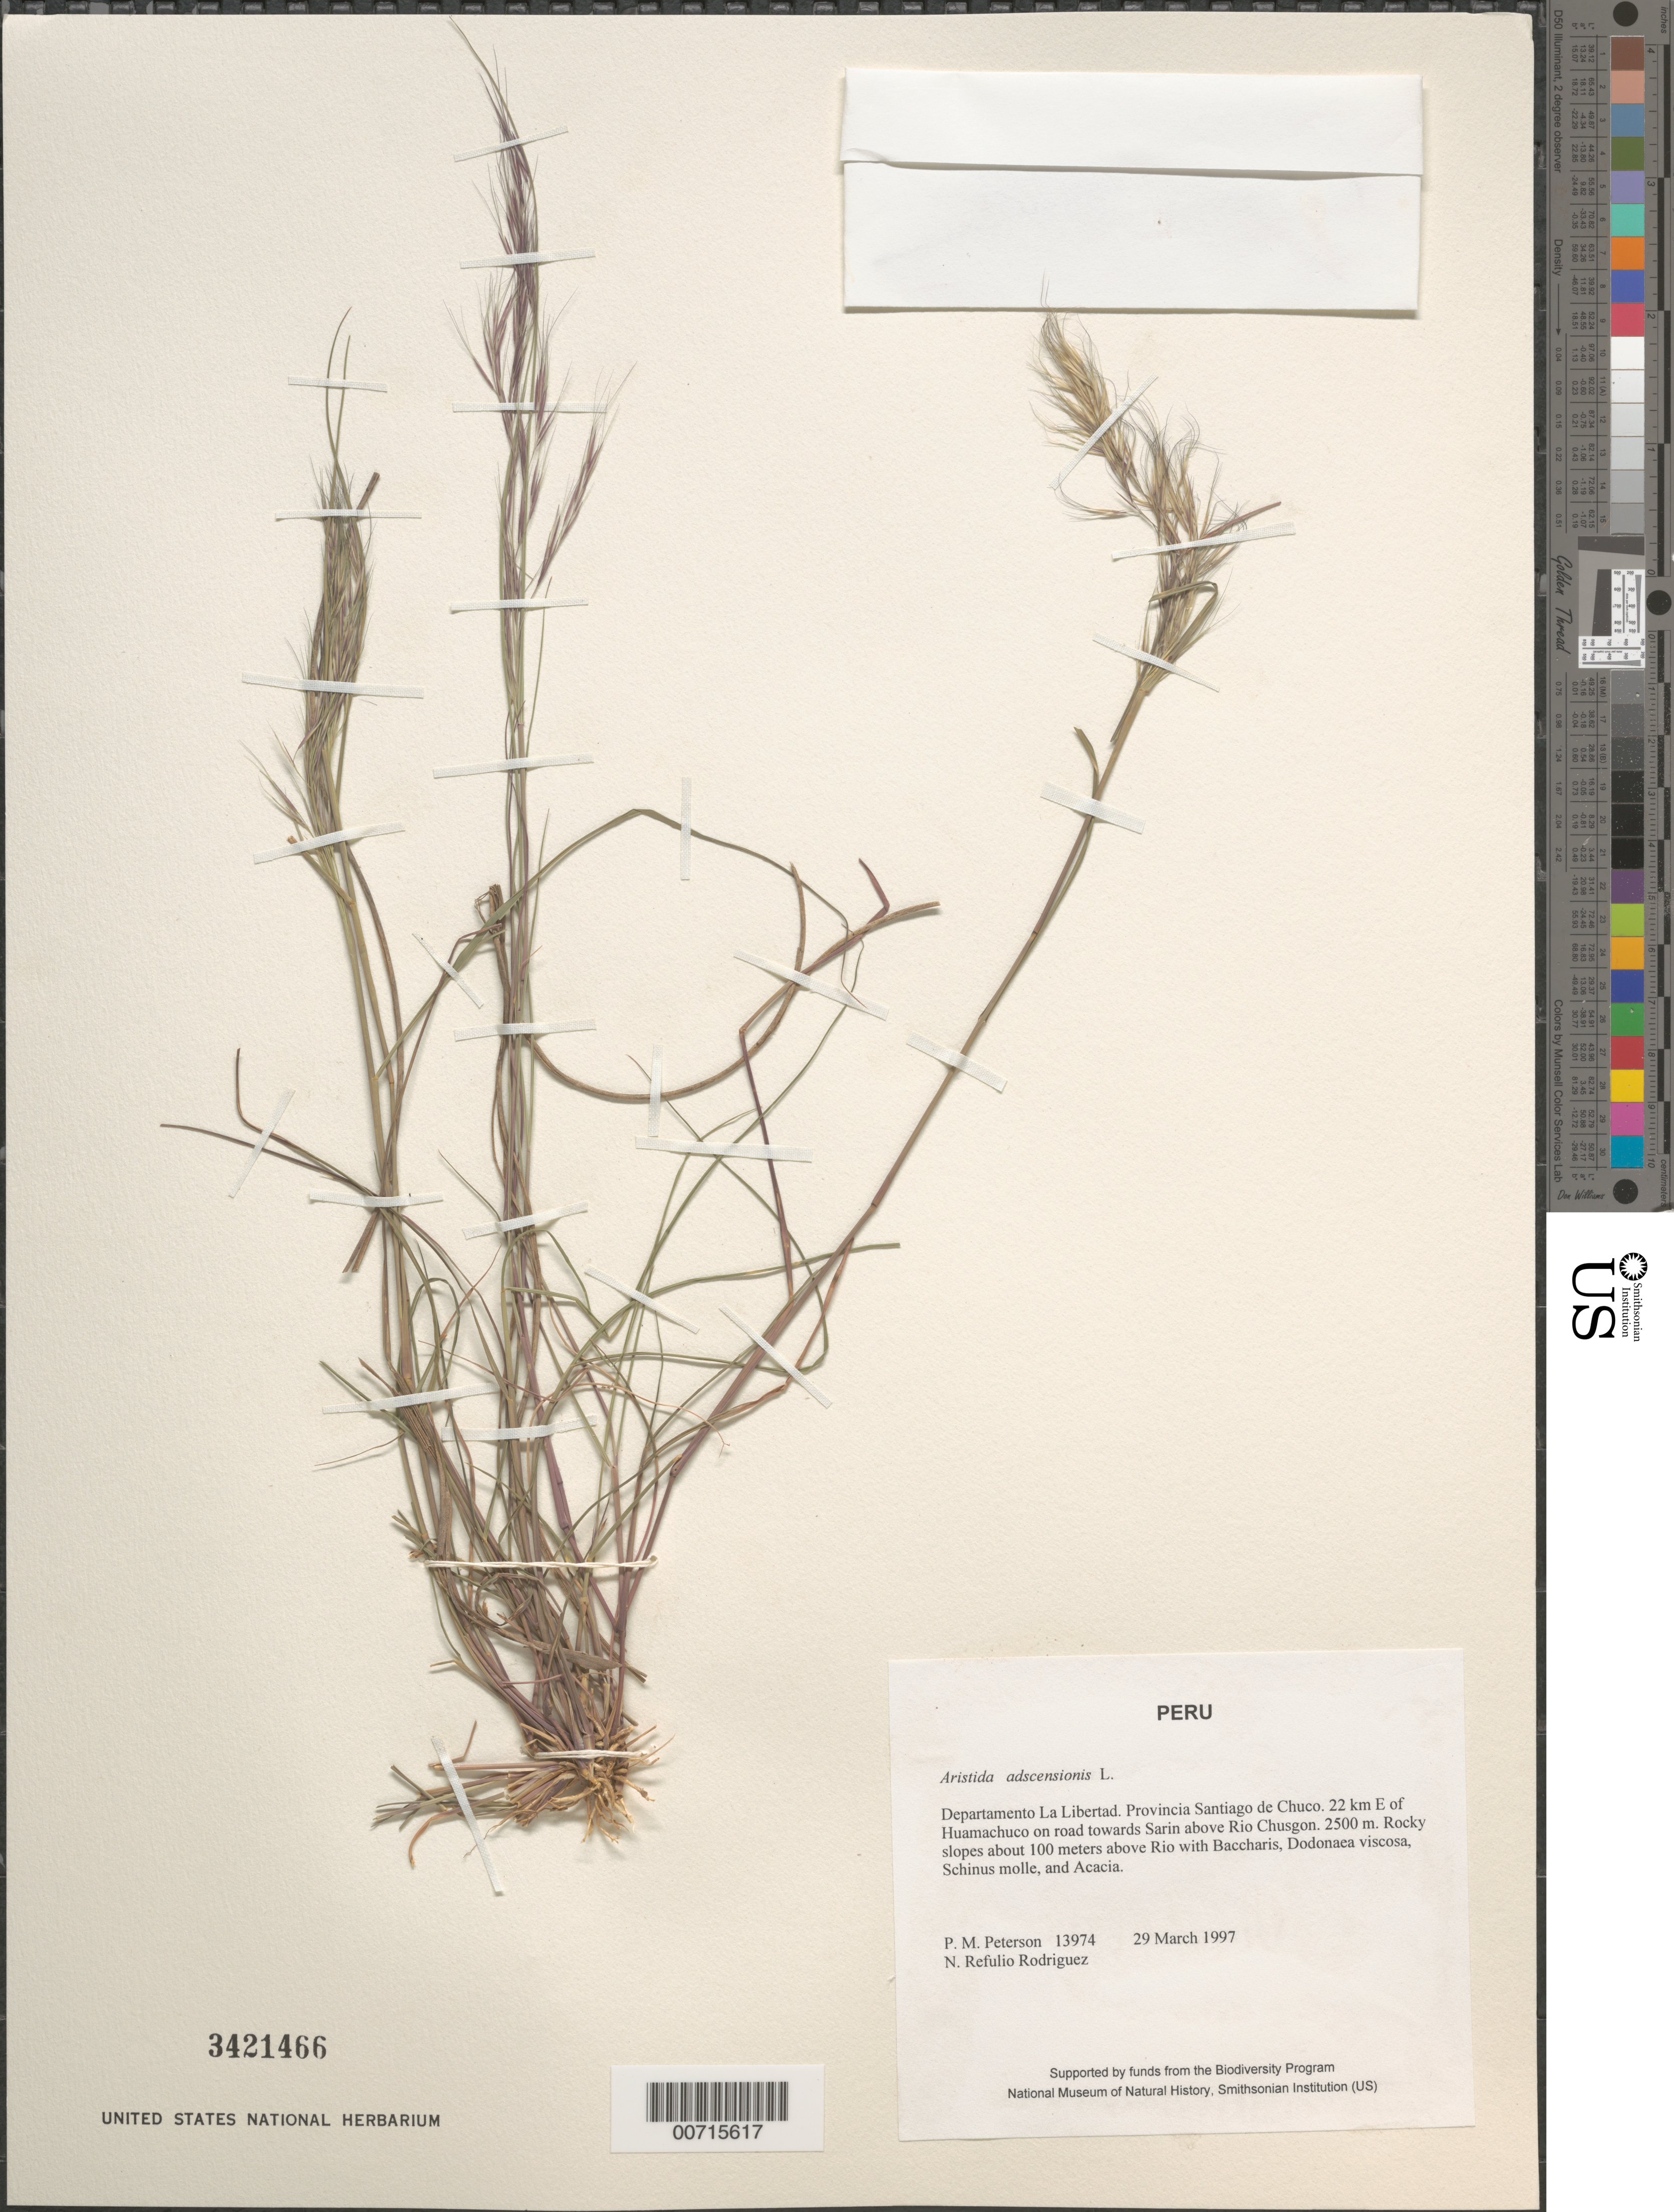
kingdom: Plantae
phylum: Tracheophyta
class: Liliopsida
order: Poales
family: Poaceae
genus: Aristida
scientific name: Aristida adscensionis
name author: L.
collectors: P. M. Peterson & N. Refulio-Rodríguez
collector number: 13974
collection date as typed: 29 Mar 1997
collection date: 1997-03-29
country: Peru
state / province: La Libertad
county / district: Santiago de Chuco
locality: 22 km E of Huamachuco on road towards Sarin above Rio Chusgon.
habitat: Rocky slopes about 100 meters above Rio with Baccharis, Dodonaea viscosa, Schinus molle, and Acacia.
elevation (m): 2500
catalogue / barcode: US 3421466